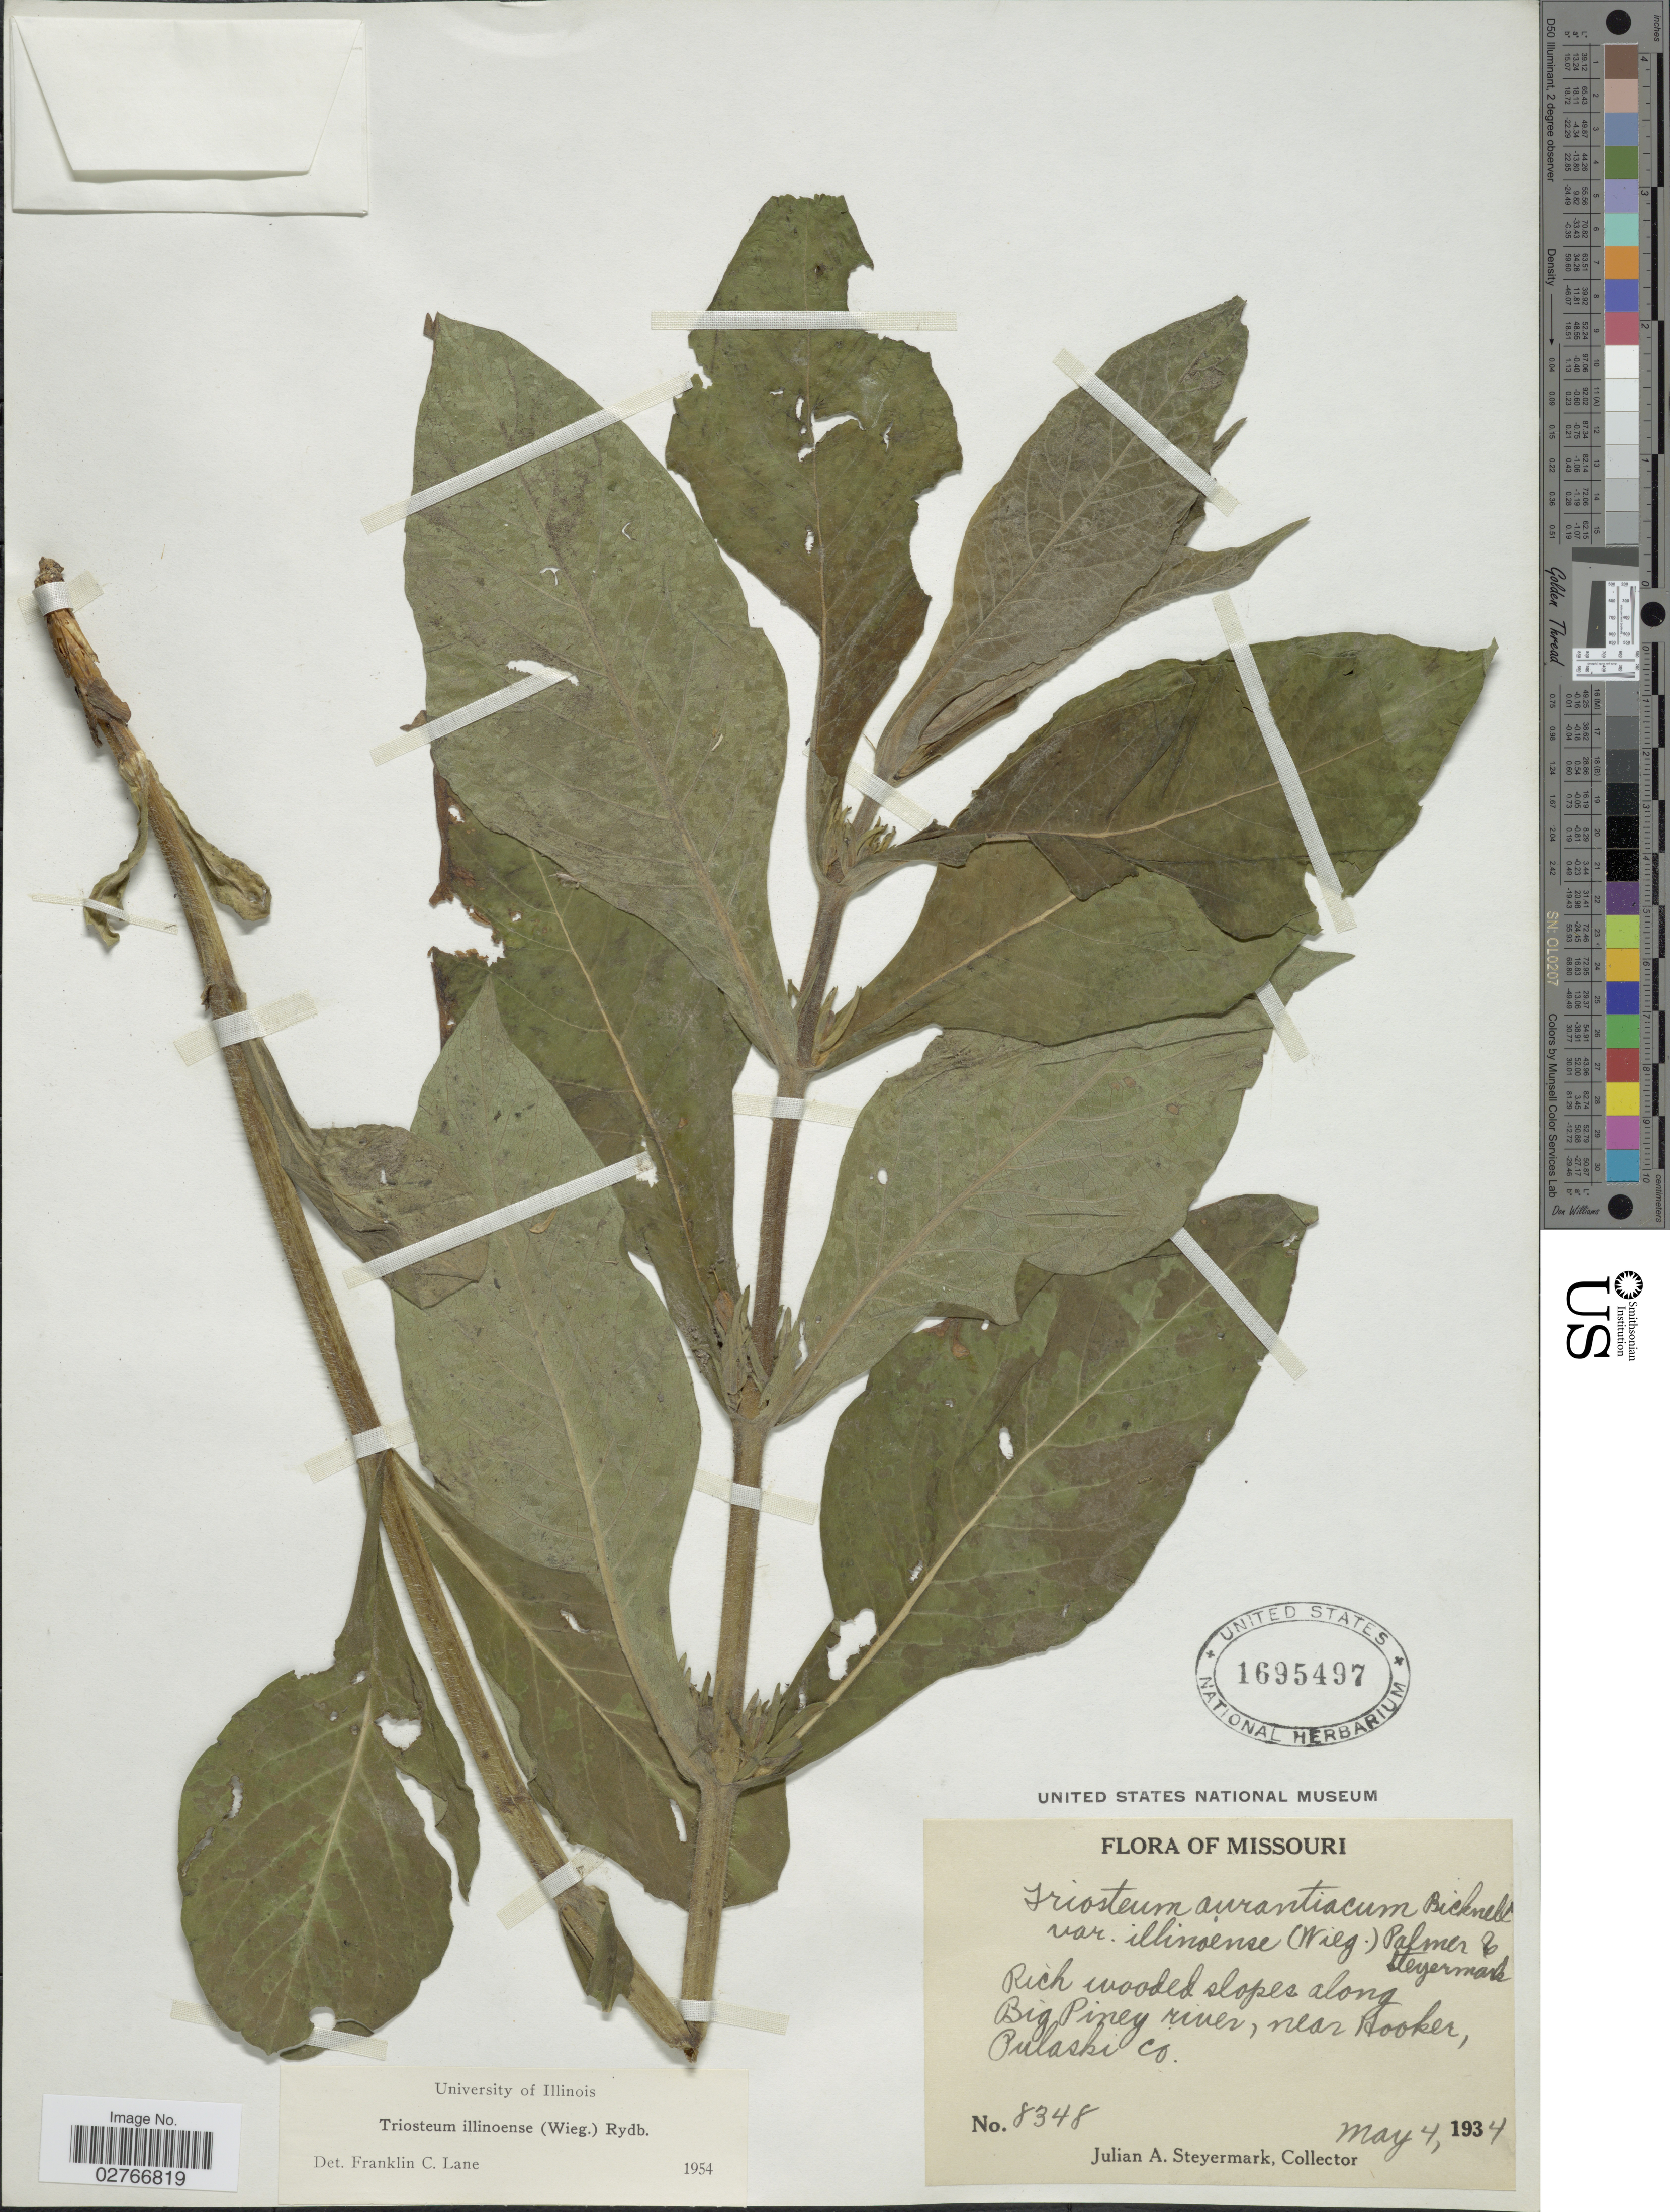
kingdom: Plantae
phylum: Tracheophyta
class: Magnoliopsida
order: Dipsacales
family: Caprifoliaceae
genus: Triosteum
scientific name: Triosteum illinoense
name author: (Wiegand) Rydb.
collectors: J. Steyermark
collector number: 8348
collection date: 1934-05-04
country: United States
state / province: Missouri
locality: Rich wooded slopes along Big Piney river, near Hooker, Pulaski Co.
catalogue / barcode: US 1695497